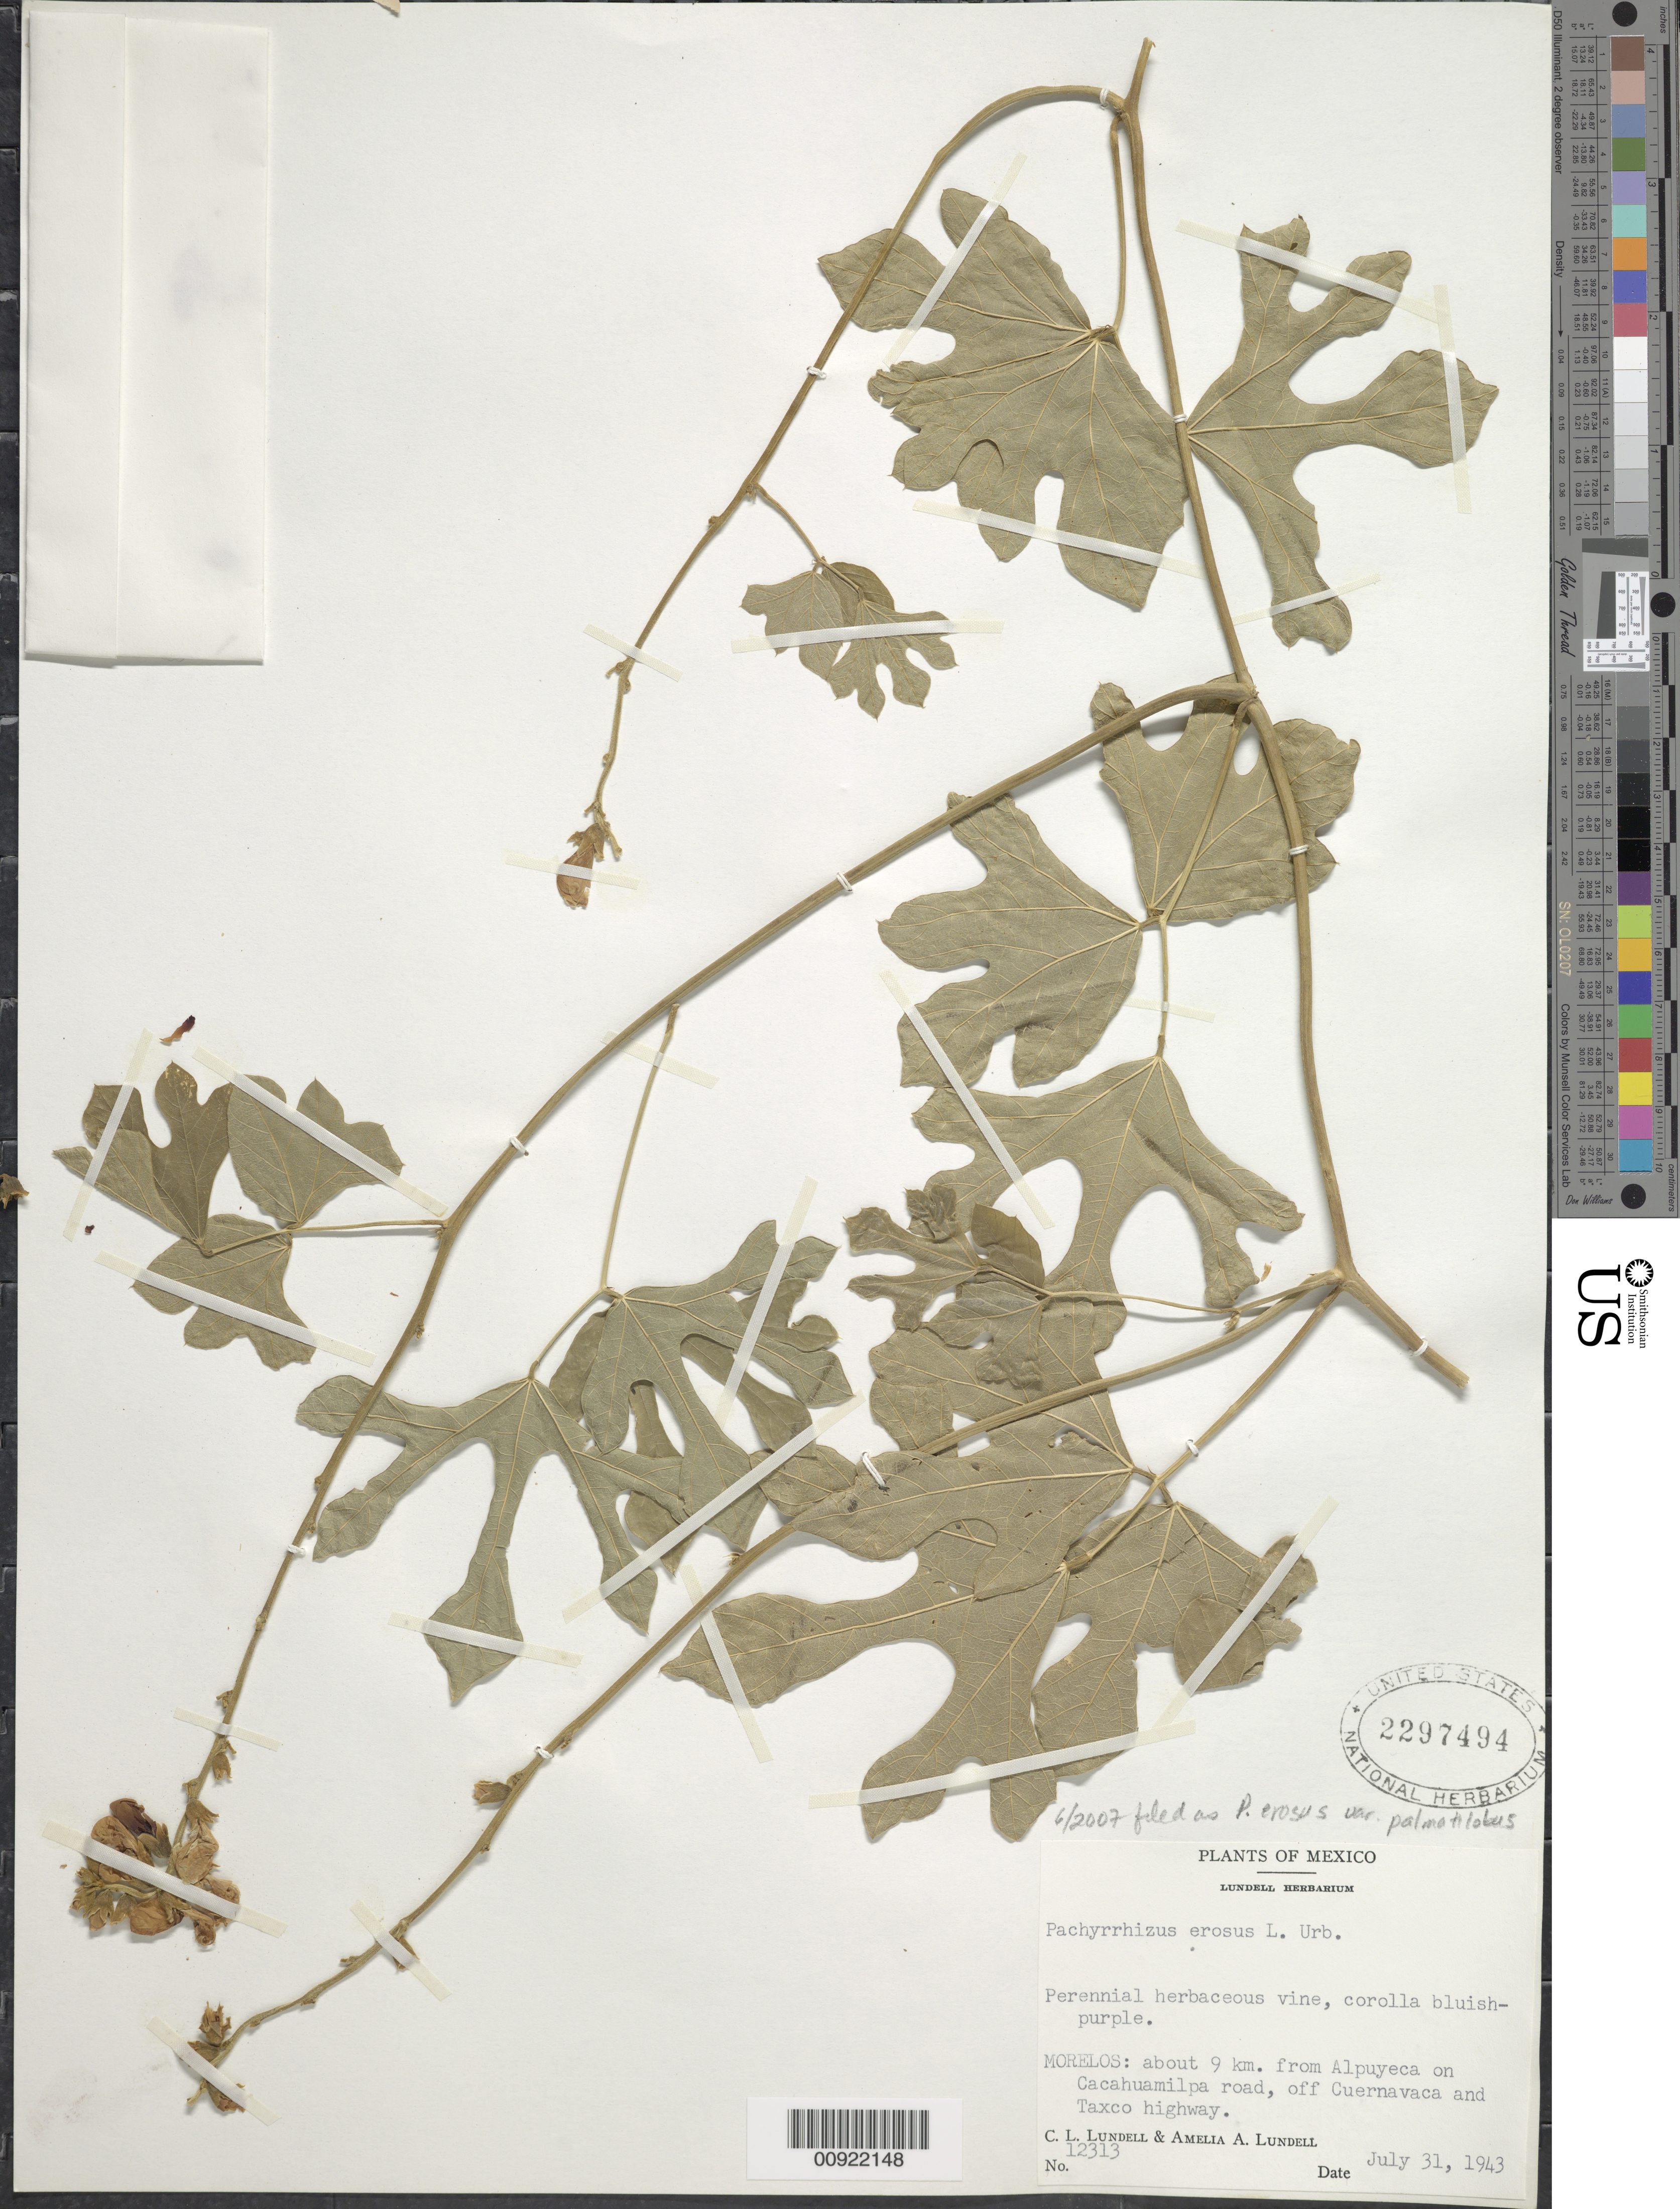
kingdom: Plantae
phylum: Tracheophyta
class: Magnoliopsida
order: Fabales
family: Fabaceae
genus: Pachyrhizus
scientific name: Pachyrhizus erosus var. palmatilobus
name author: (L.) Urb.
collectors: C. L. Lundell & A. A. Lundell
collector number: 12313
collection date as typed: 31 Jul 1943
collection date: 1943-07-31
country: Mexico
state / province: Morelos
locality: Morelos: about 9 km. from Alpuyeca on Cacahuamilpa road, off Cuernavaca and Taxco highway.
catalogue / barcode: US 2297494